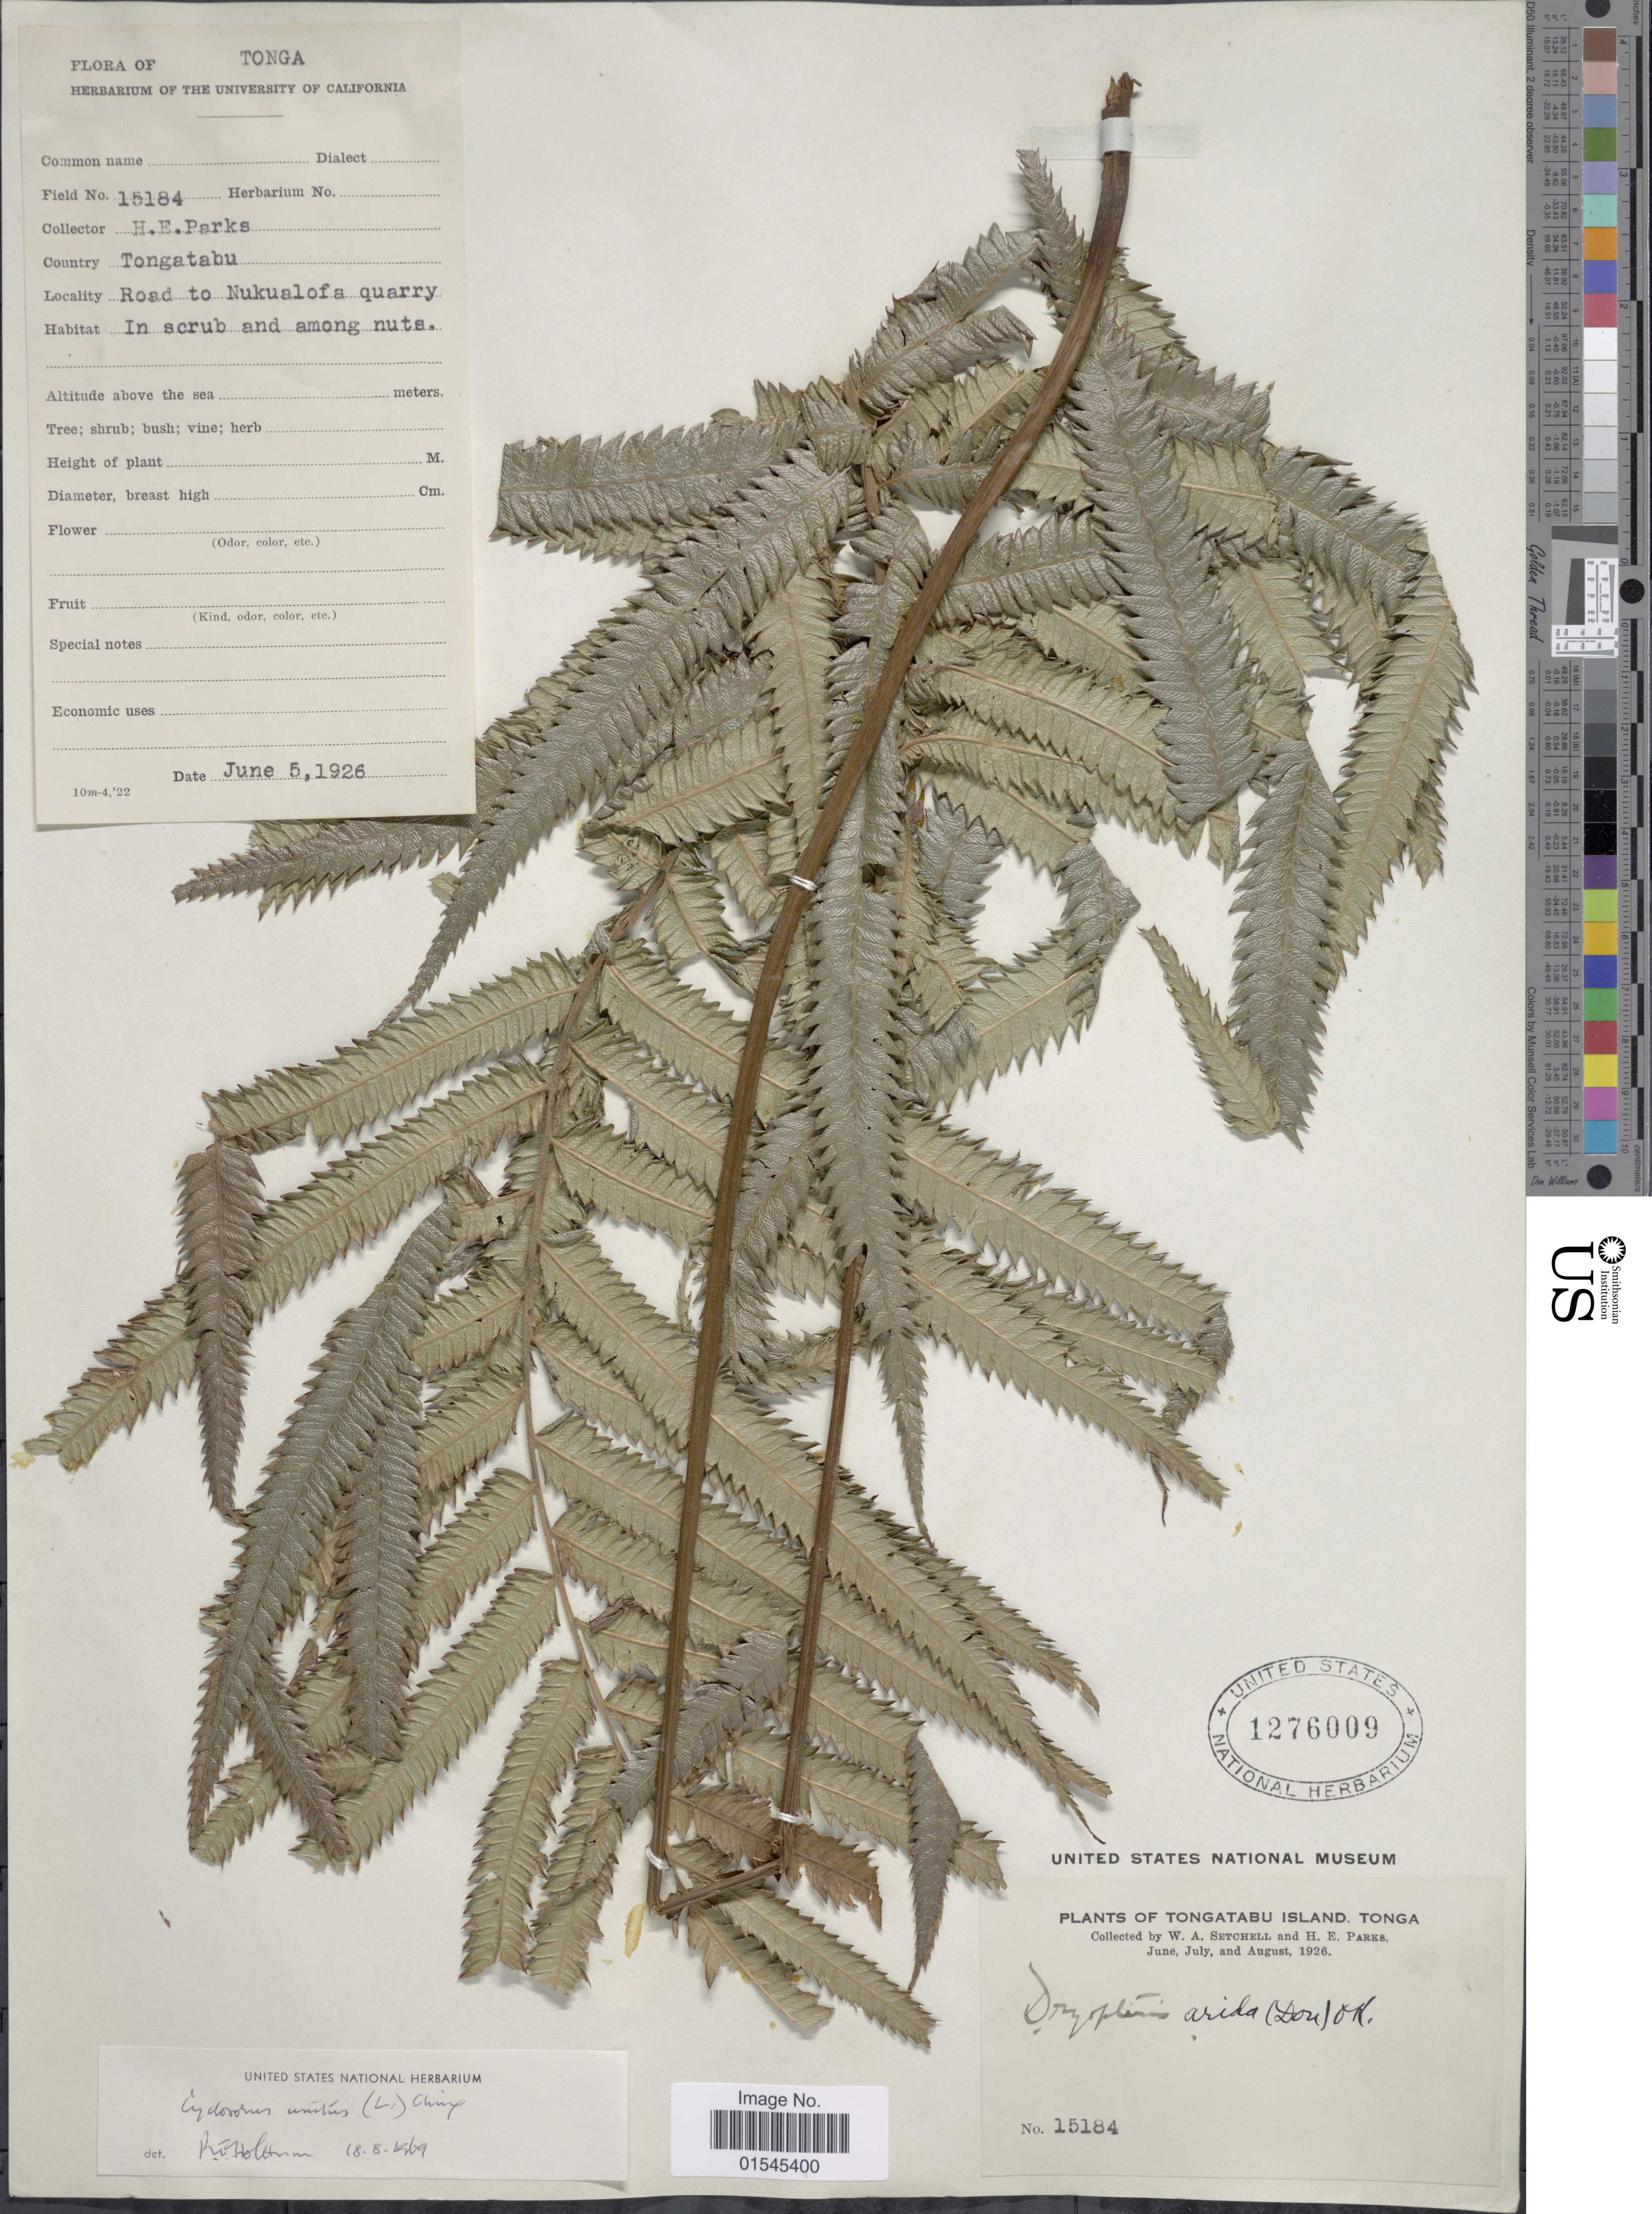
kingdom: Plantae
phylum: Tracheophyta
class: Polypodiopsida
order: Polypodiales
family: Thelypteridaceae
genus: Sphaerostephanos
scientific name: Sphaerostephanos unitus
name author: (L.) Holttum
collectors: H. E. Parks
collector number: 15184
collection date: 1926-06-05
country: Tonga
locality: Tongatabu Island, road to Nukualofa quarry.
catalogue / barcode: US 1276009